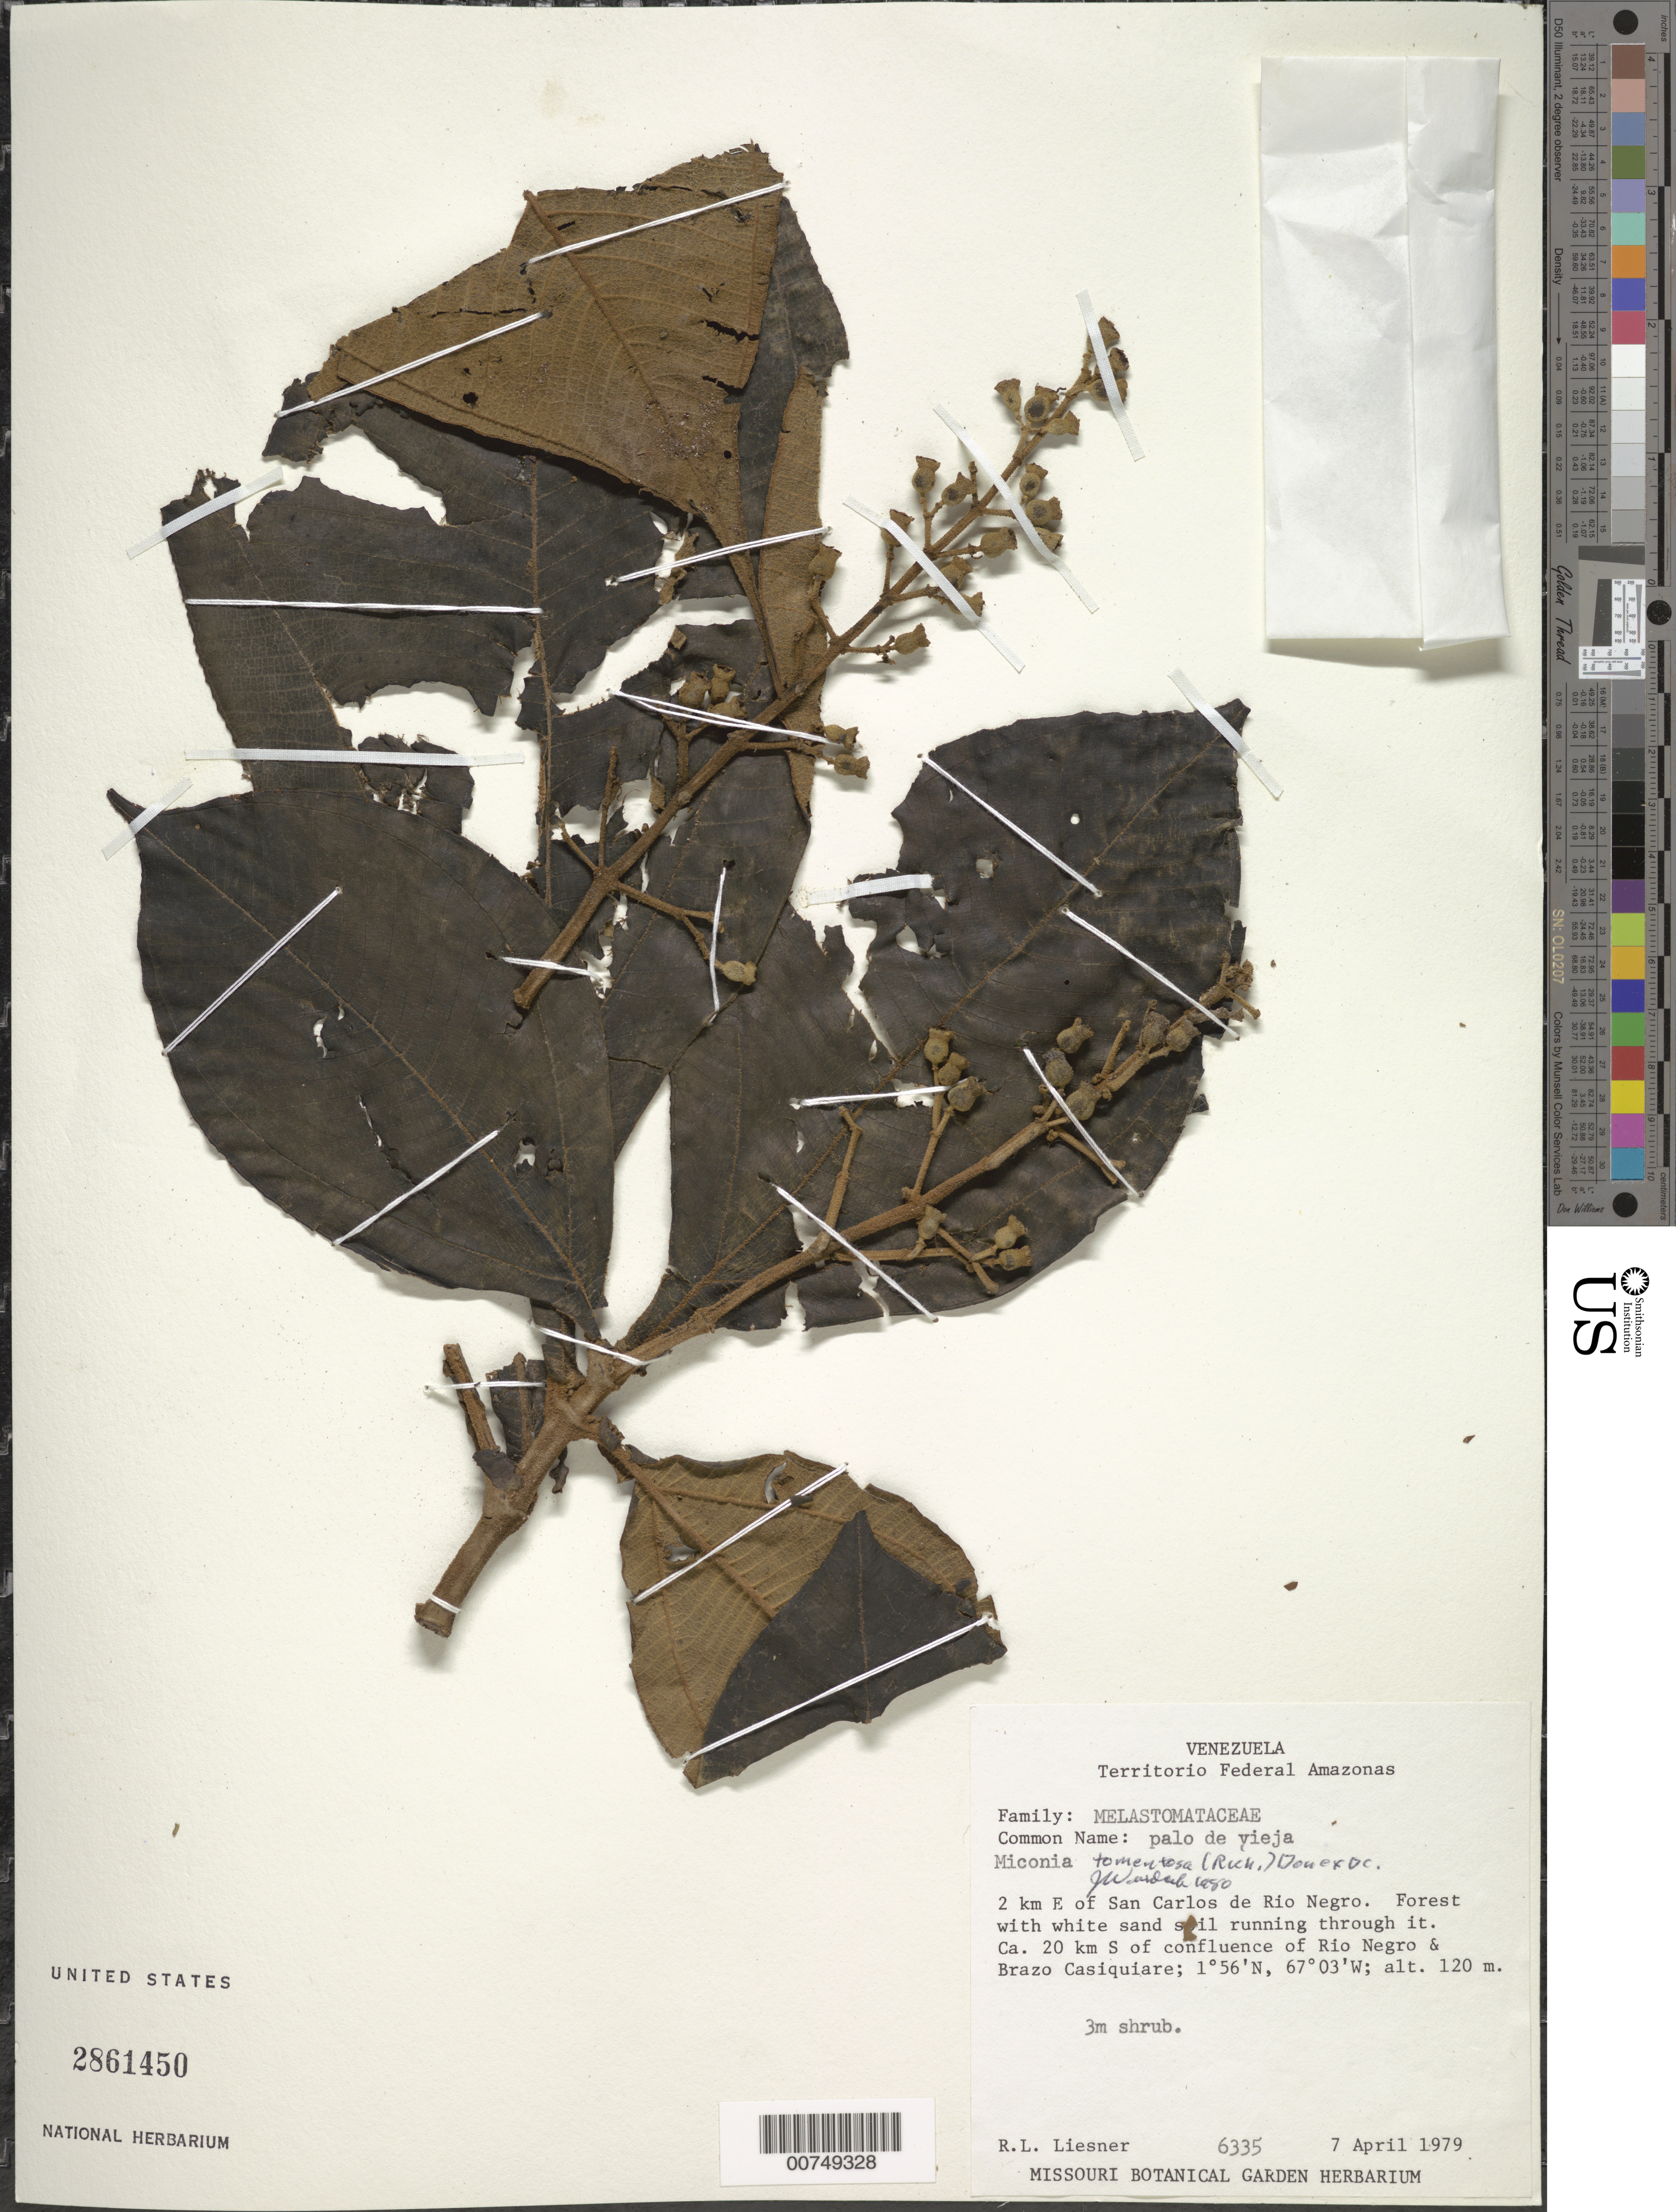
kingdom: Plantae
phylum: Tracheophyta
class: Magnoliopsida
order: Myrtales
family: Melastomataceae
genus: Miconia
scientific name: Miconia tomentosa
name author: (Rich.) D. Don ex DC.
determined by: Wurdack, John J., (US), US (UNITED STATES)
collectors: R. L. Liesner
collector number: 6335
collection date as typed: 7-Apr-79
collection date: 1979-04-07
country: Venezuela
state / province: Amazonas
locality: San Carlos de Río Negro, 2 km E of; ca 20 km S of confluence of Río Negro and Brazo Casiquiare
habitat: Forest with white sand soil running through it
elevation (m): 120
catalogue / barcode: US 2861450